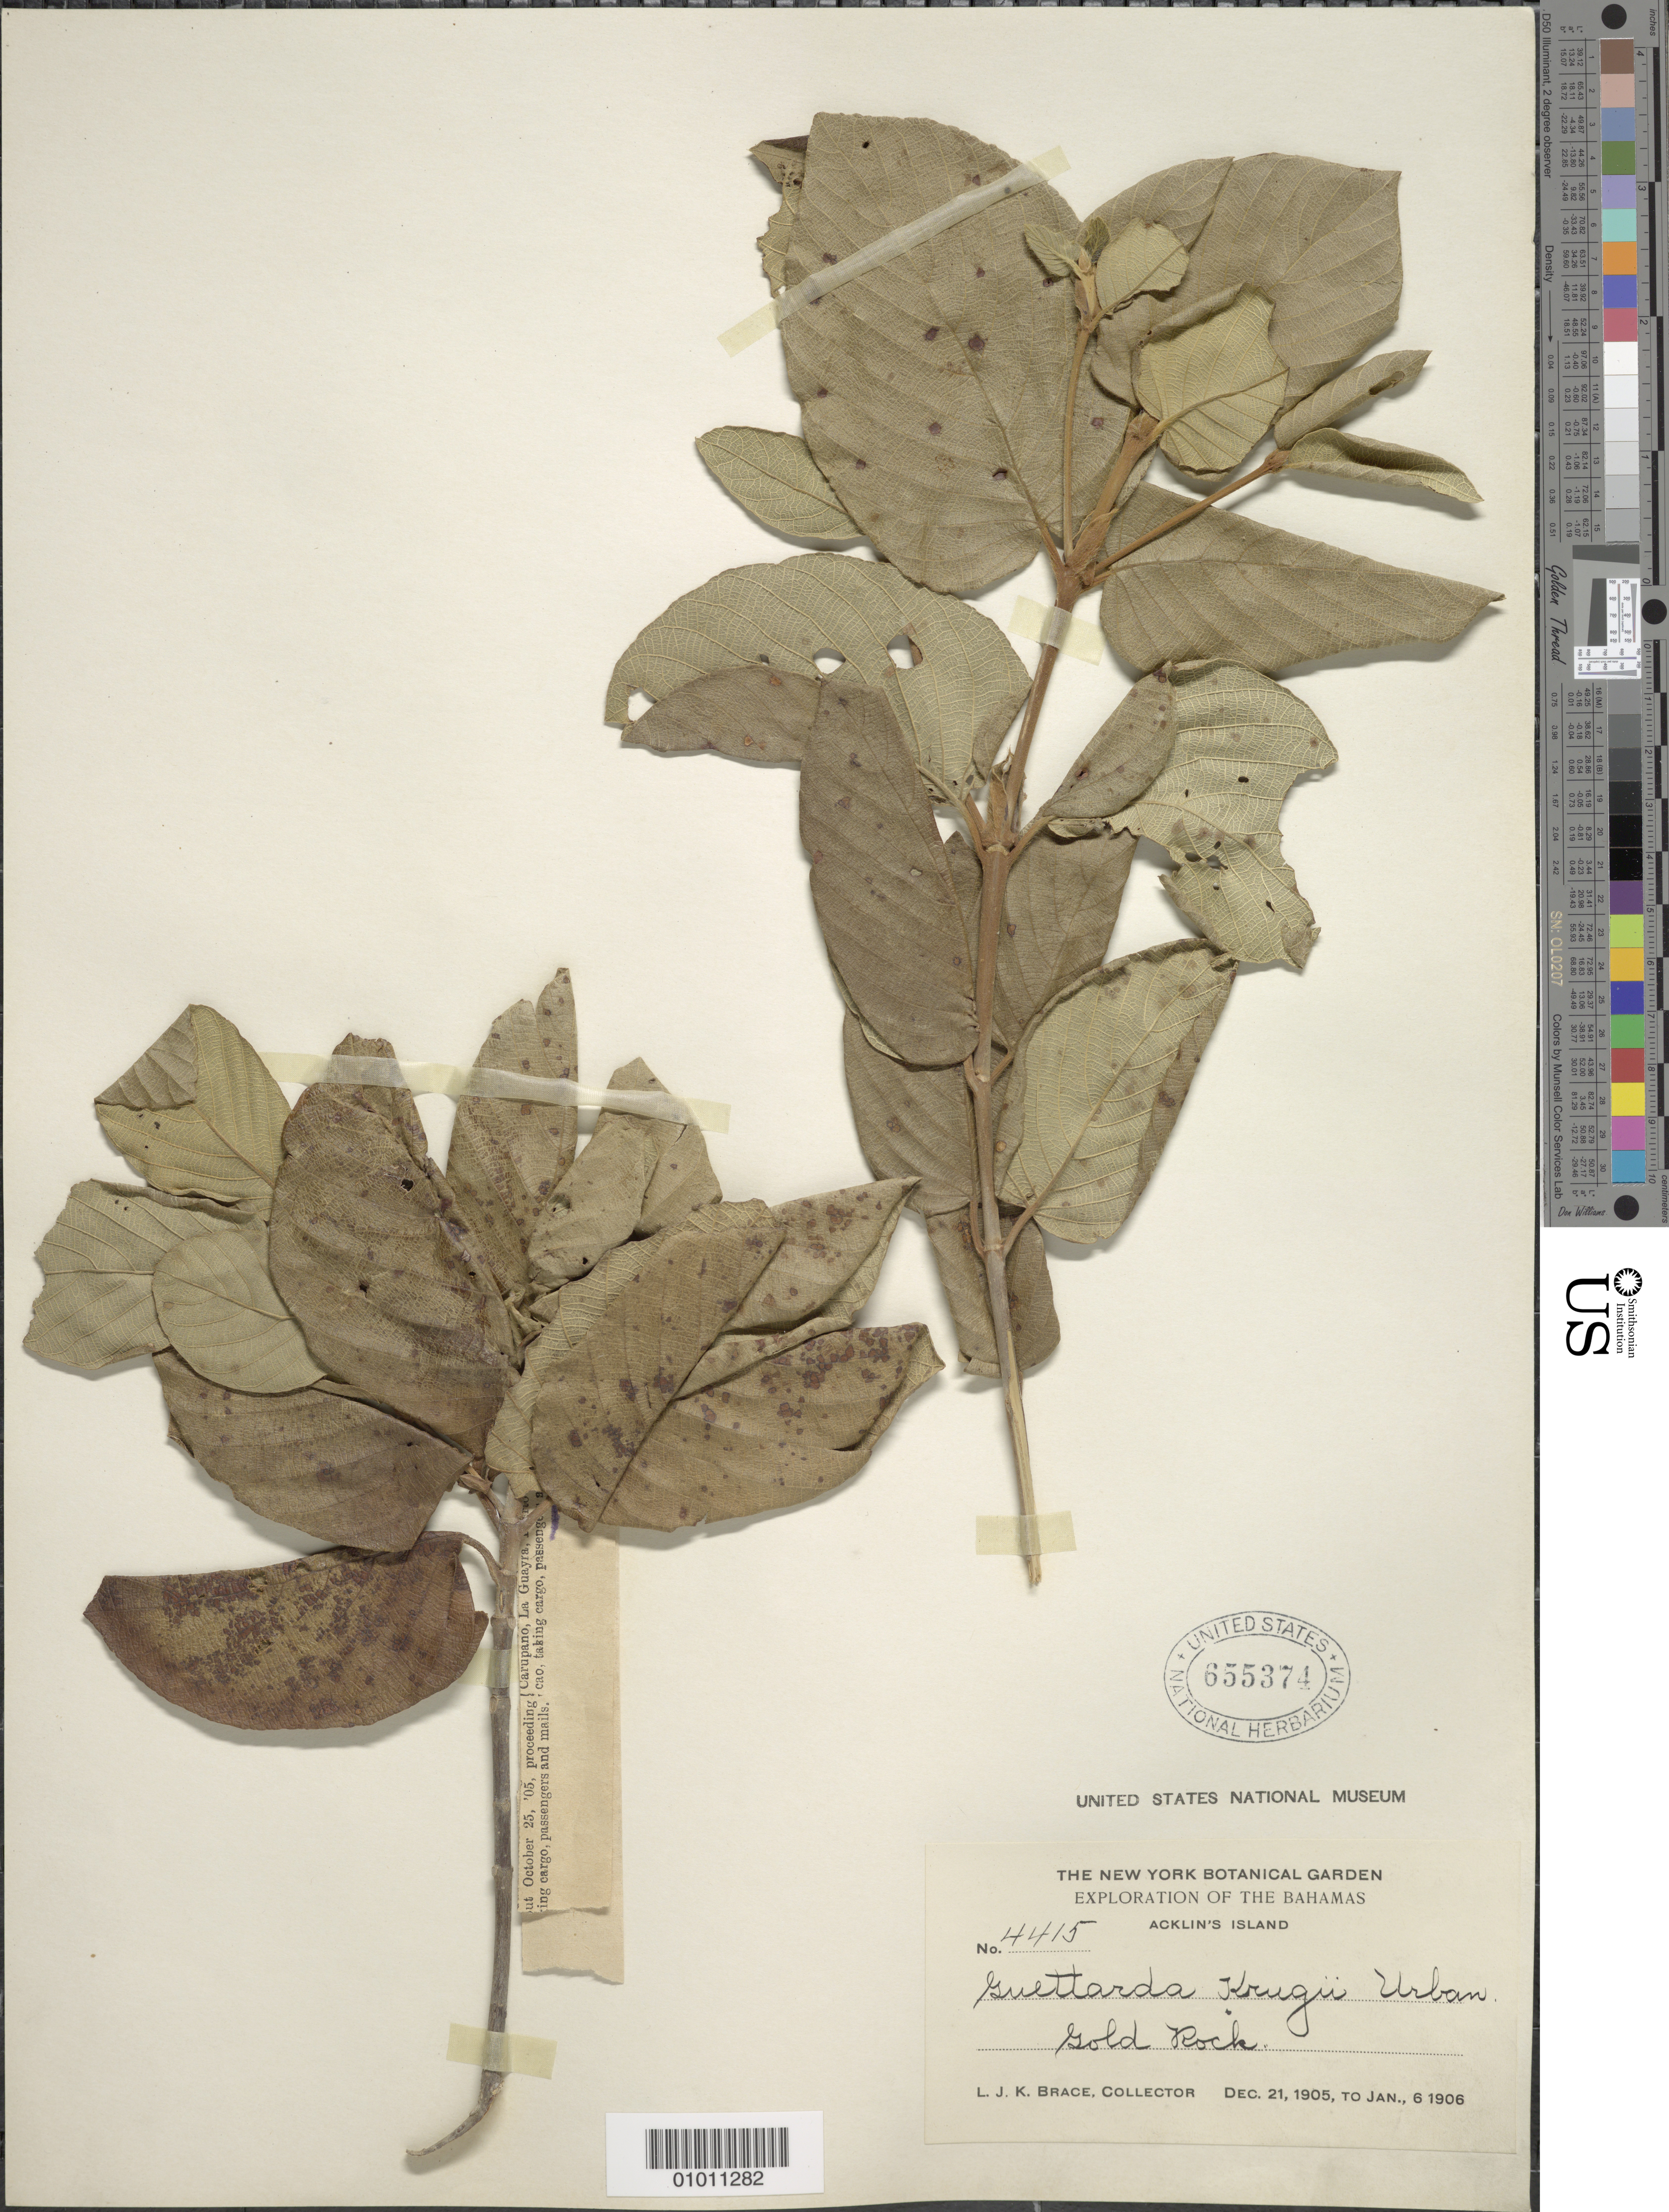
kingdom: Plantae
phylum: Tracheophyta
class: Magnoliopsida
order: Gentianales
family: Rubiaceae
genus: Guettarda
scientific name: Guettarda krugii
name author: Urb.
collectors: L. J. K. Brace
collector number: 4415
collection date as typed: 21 Dec 1905 to 06 Jan 1906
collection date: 1905-12-21/1906-01-06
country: Bahamas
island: Acklin's I.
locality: Gold Rock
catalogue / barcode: US 655374